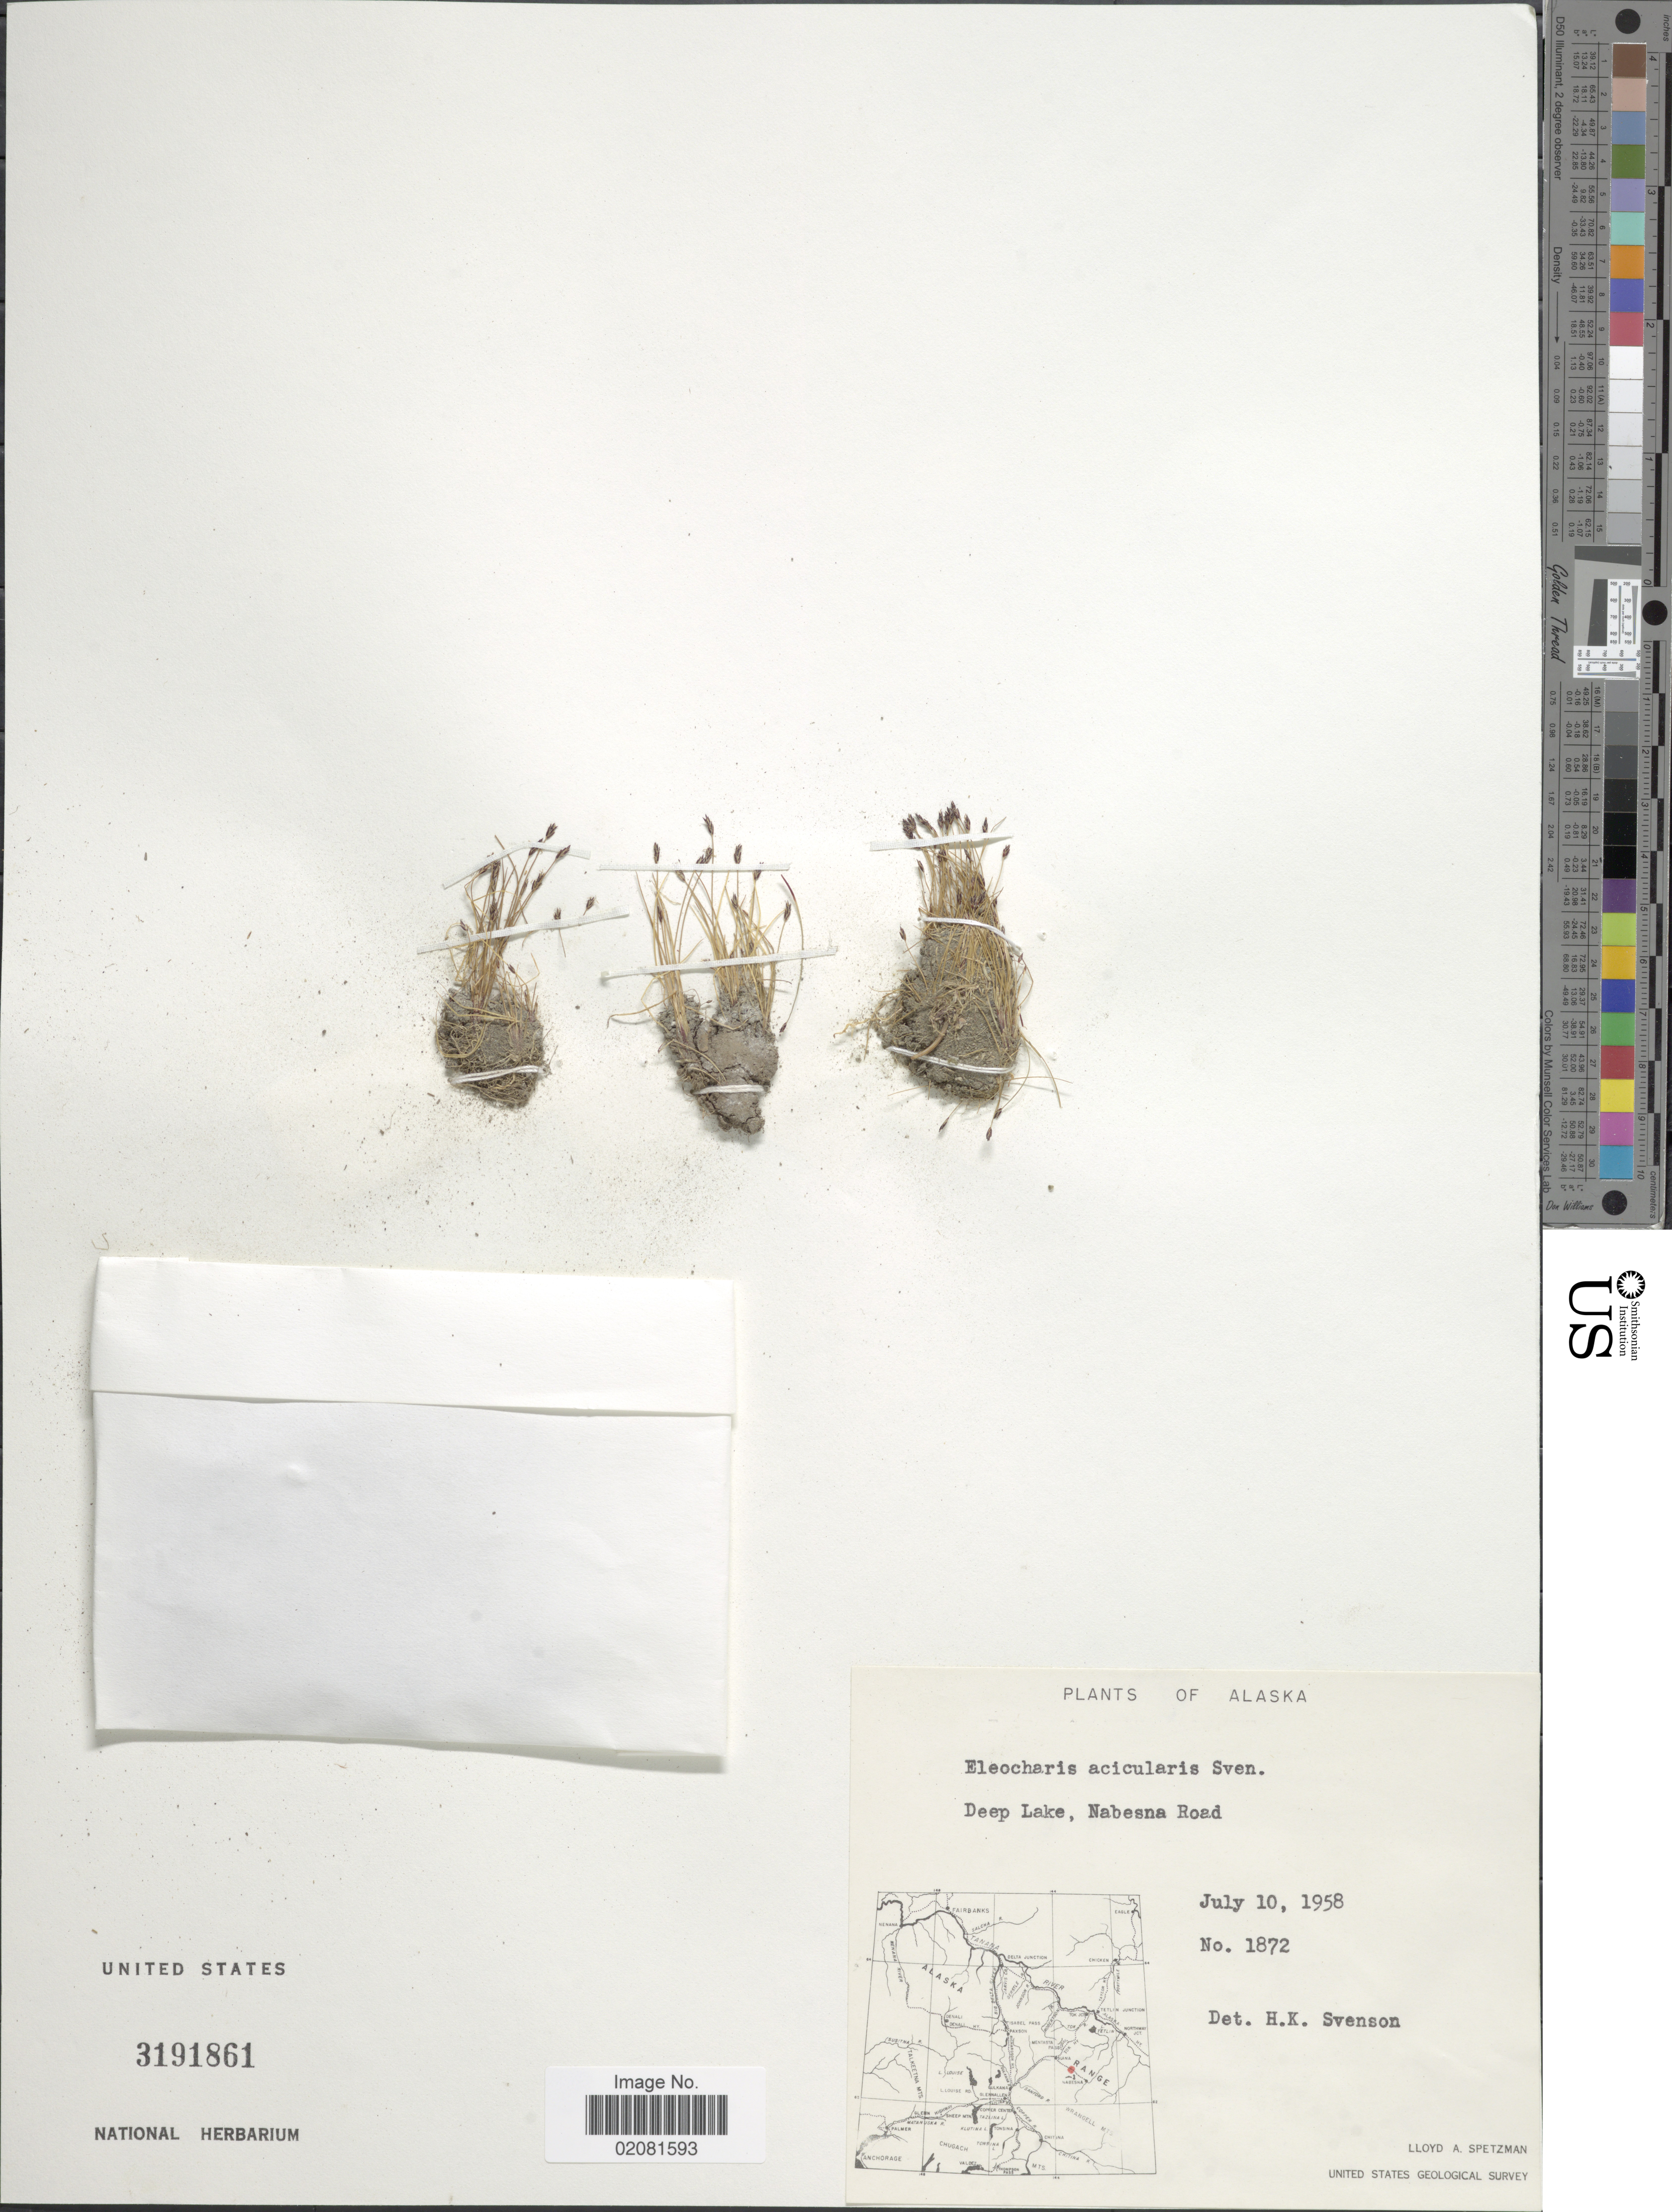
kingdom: Plantae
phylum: Tracheophyta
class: Liliopsida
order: Poales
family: Cyperaceae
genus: Eleocharis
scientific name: Eleocharis acicularis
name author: (L.) Roem. & Schult.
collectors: L. Spetzman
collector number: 1872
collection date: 1958-07-10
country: United States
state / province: Alaska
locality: Deep Lake, Nabesna Road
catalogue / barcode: US 3191861